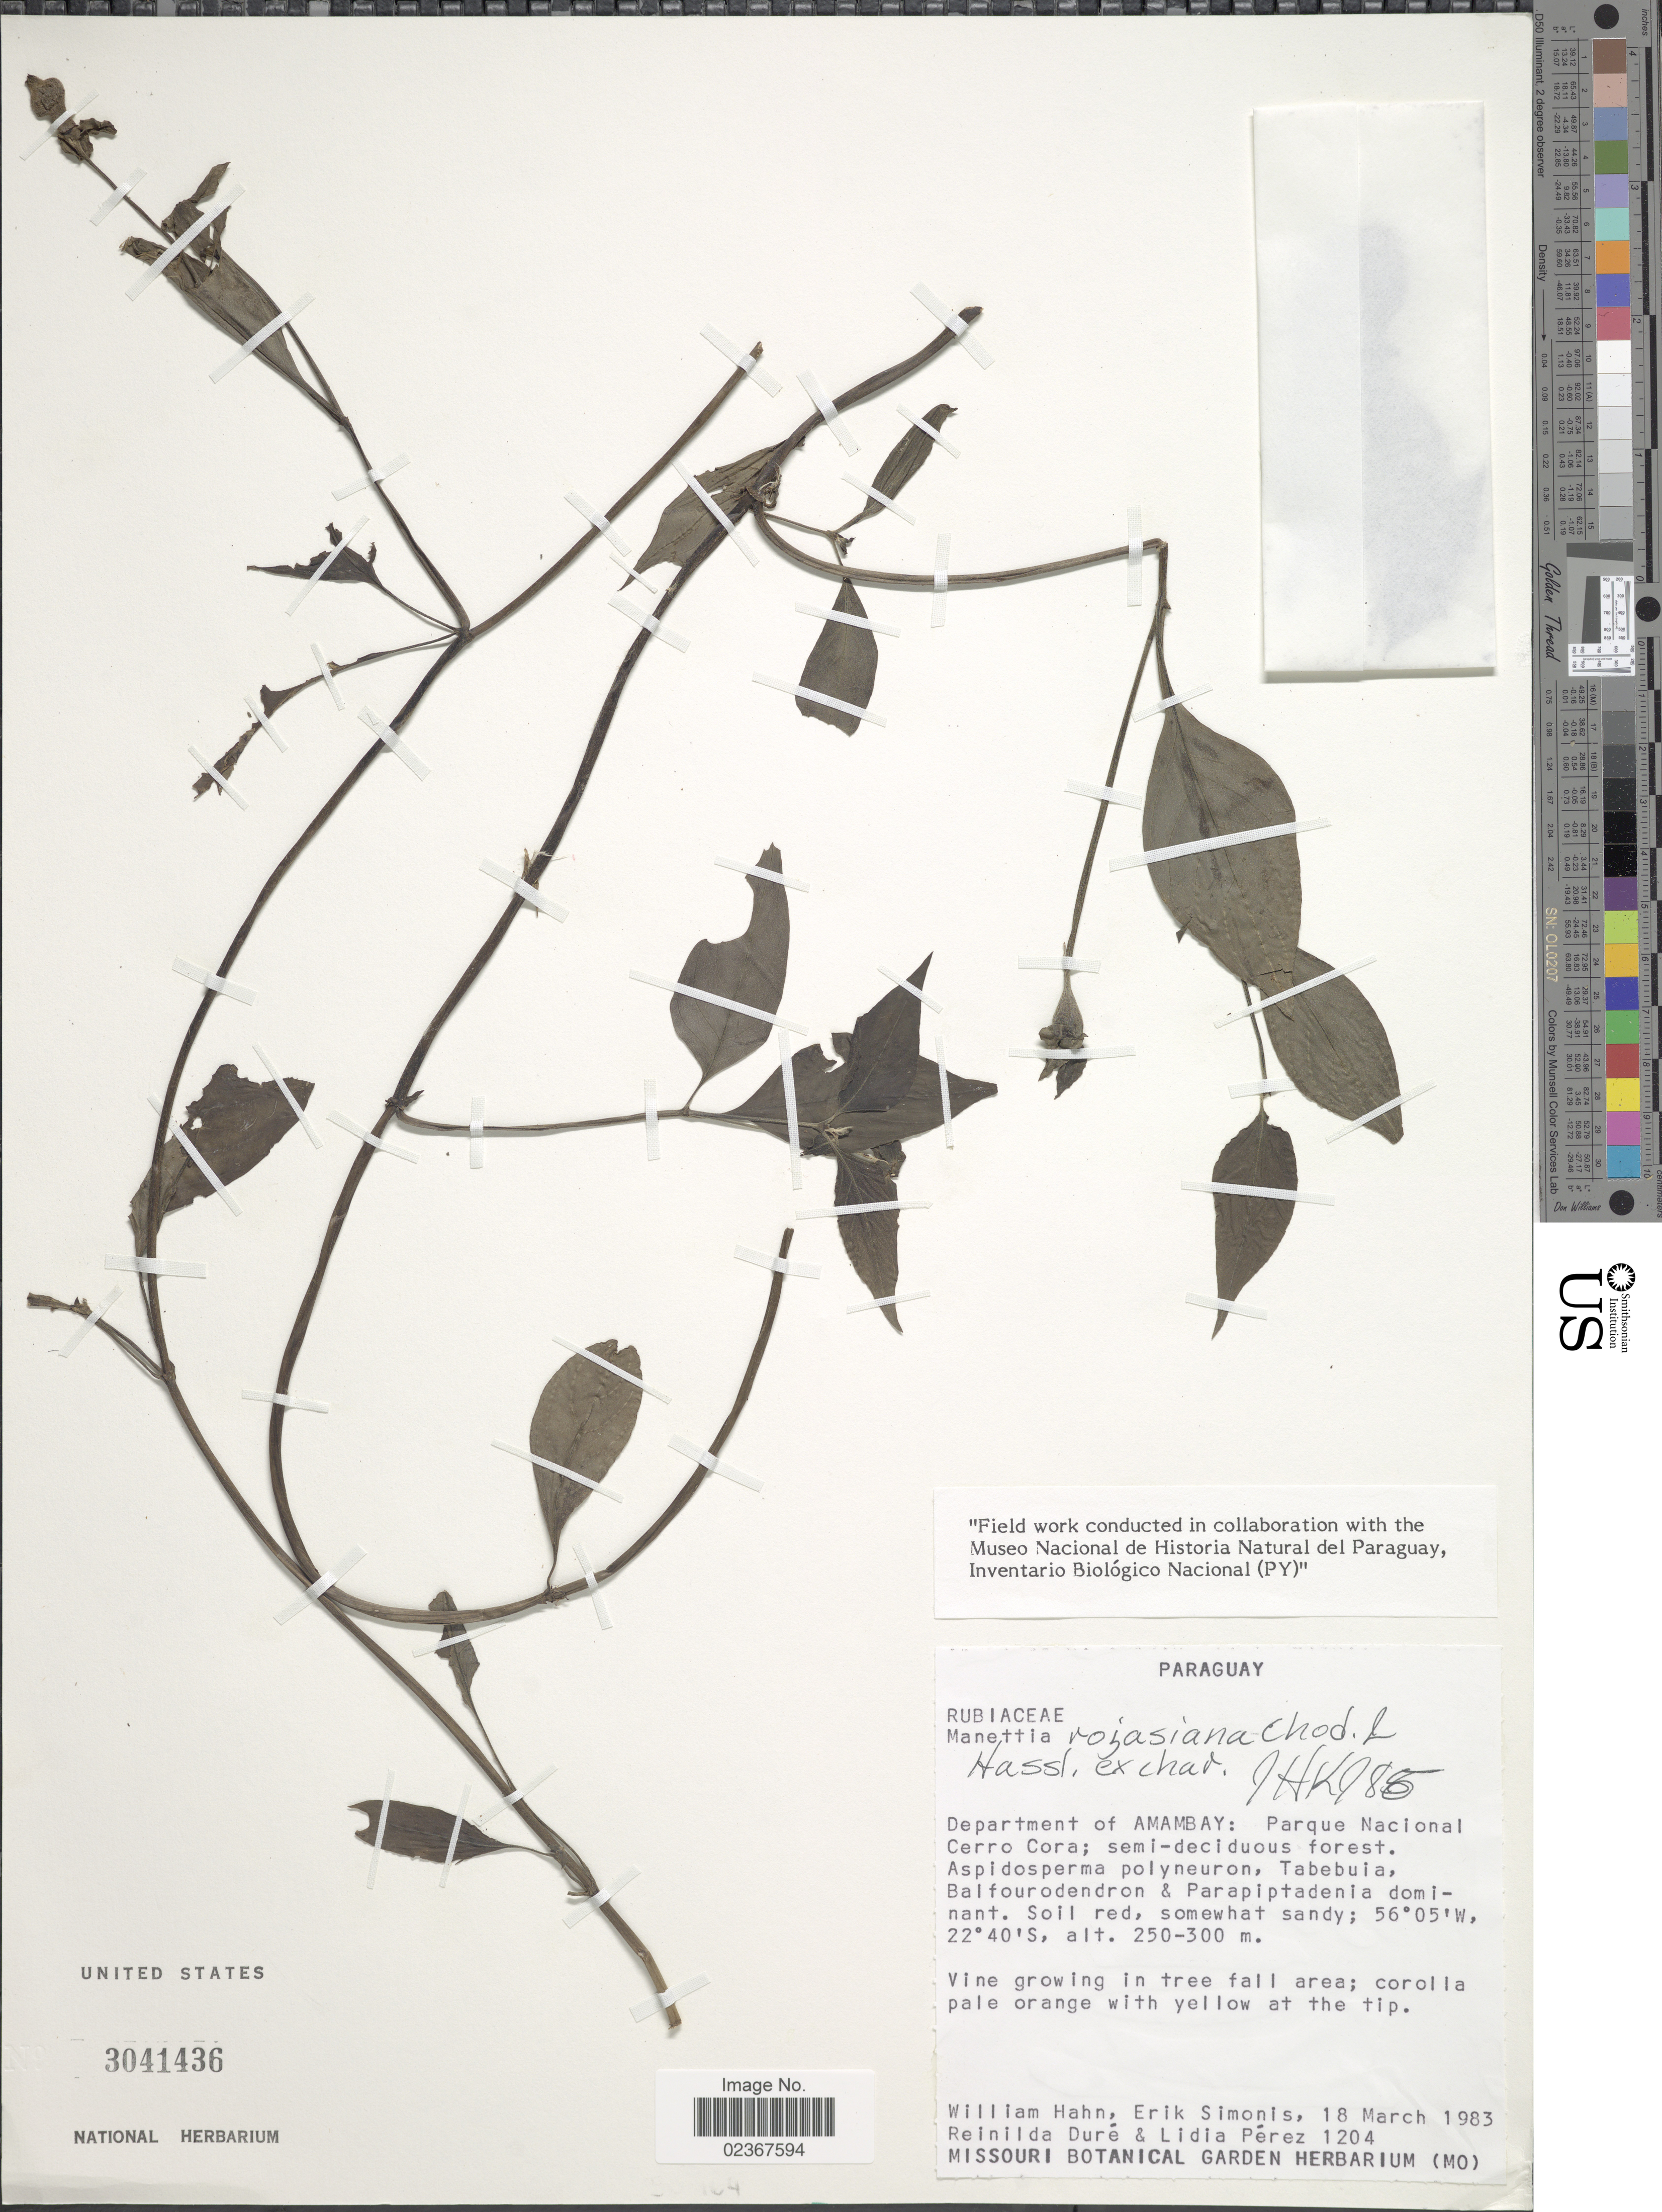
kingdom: Plantae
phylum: Tracheophyta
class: Magnoliopsida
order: Gentianales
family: Rubiaceae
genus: Manettia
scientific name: Manettia rojasiana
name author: Chodat & Hassl.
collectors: W. Hahn, E. Simonis, R. Duré & L. Pérez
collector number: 1204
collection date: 1983-03-18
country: Paraguay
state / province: Amambay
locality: Departamento Amambay: Parque Nacional, Cerro Cora, semi-deciduous forest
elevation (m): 250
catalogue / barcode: US 3041436